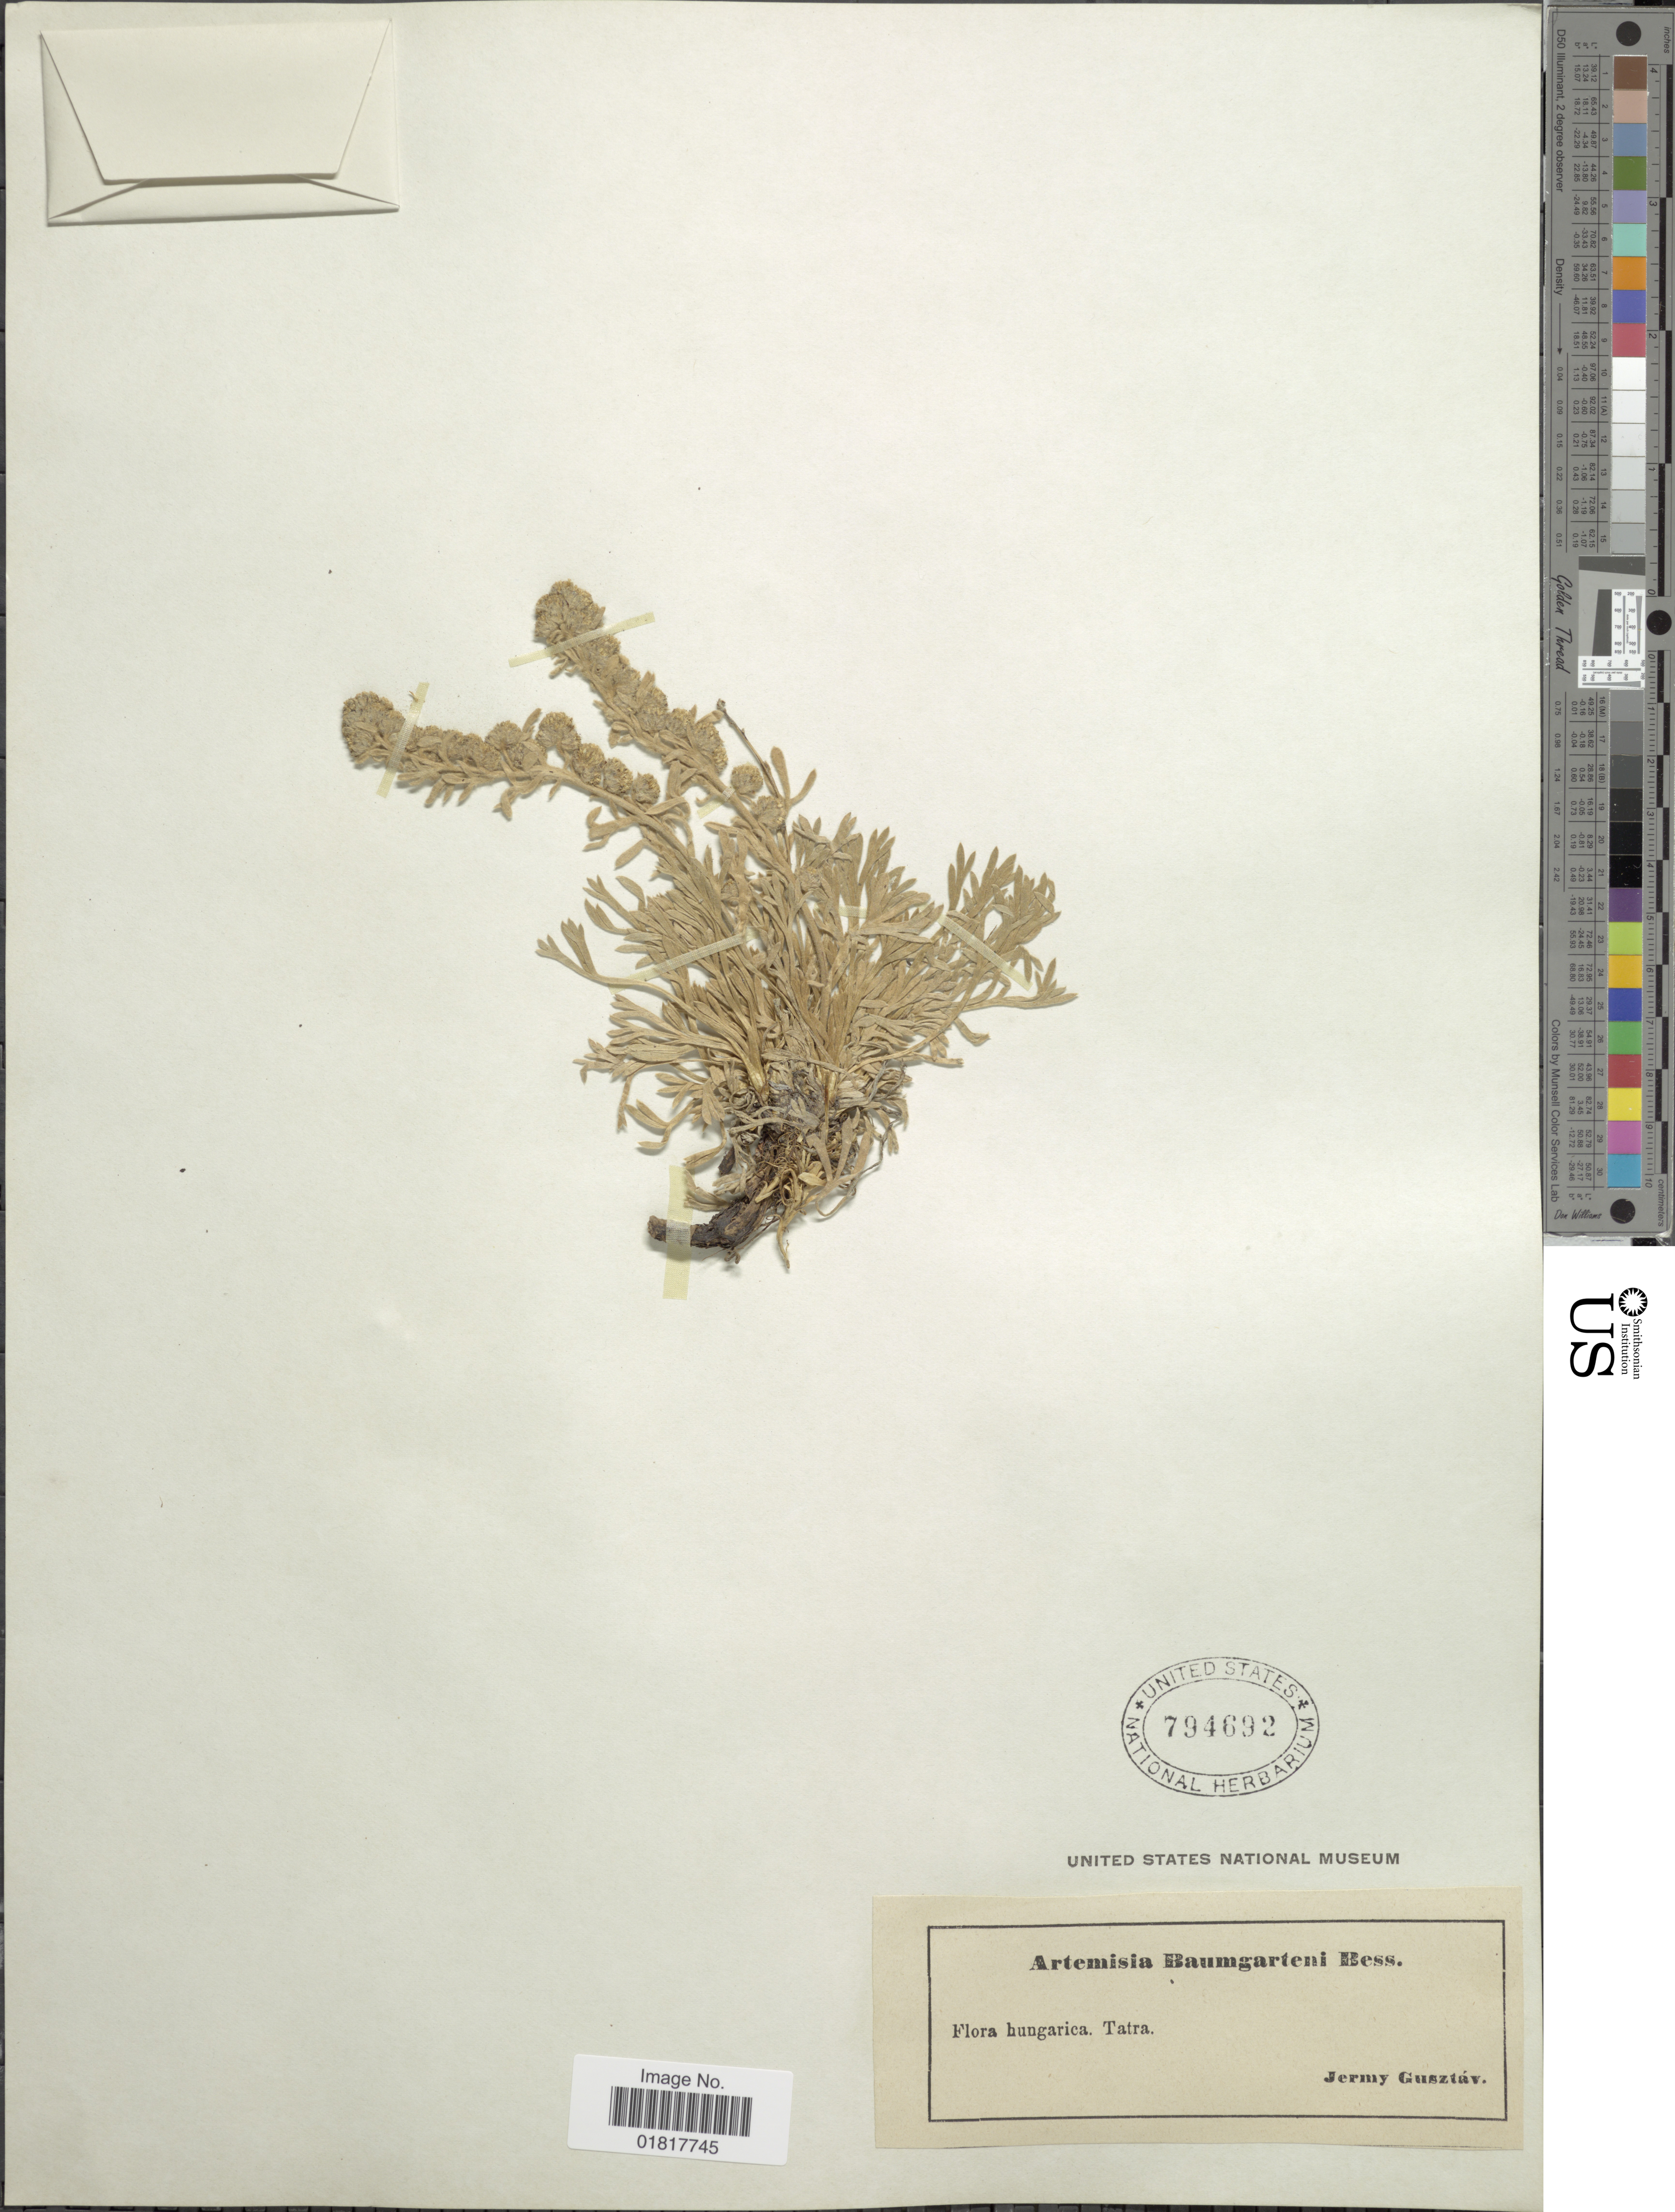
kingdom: Plantae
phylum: Tracheophyta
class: Magnoliopsida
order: Asterales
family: Asteraceae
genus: Artemisia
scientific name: Artemisia baumgarteni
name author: Besser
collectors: G. Jermy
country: Hungary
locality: Tatra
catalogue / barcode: US 794692